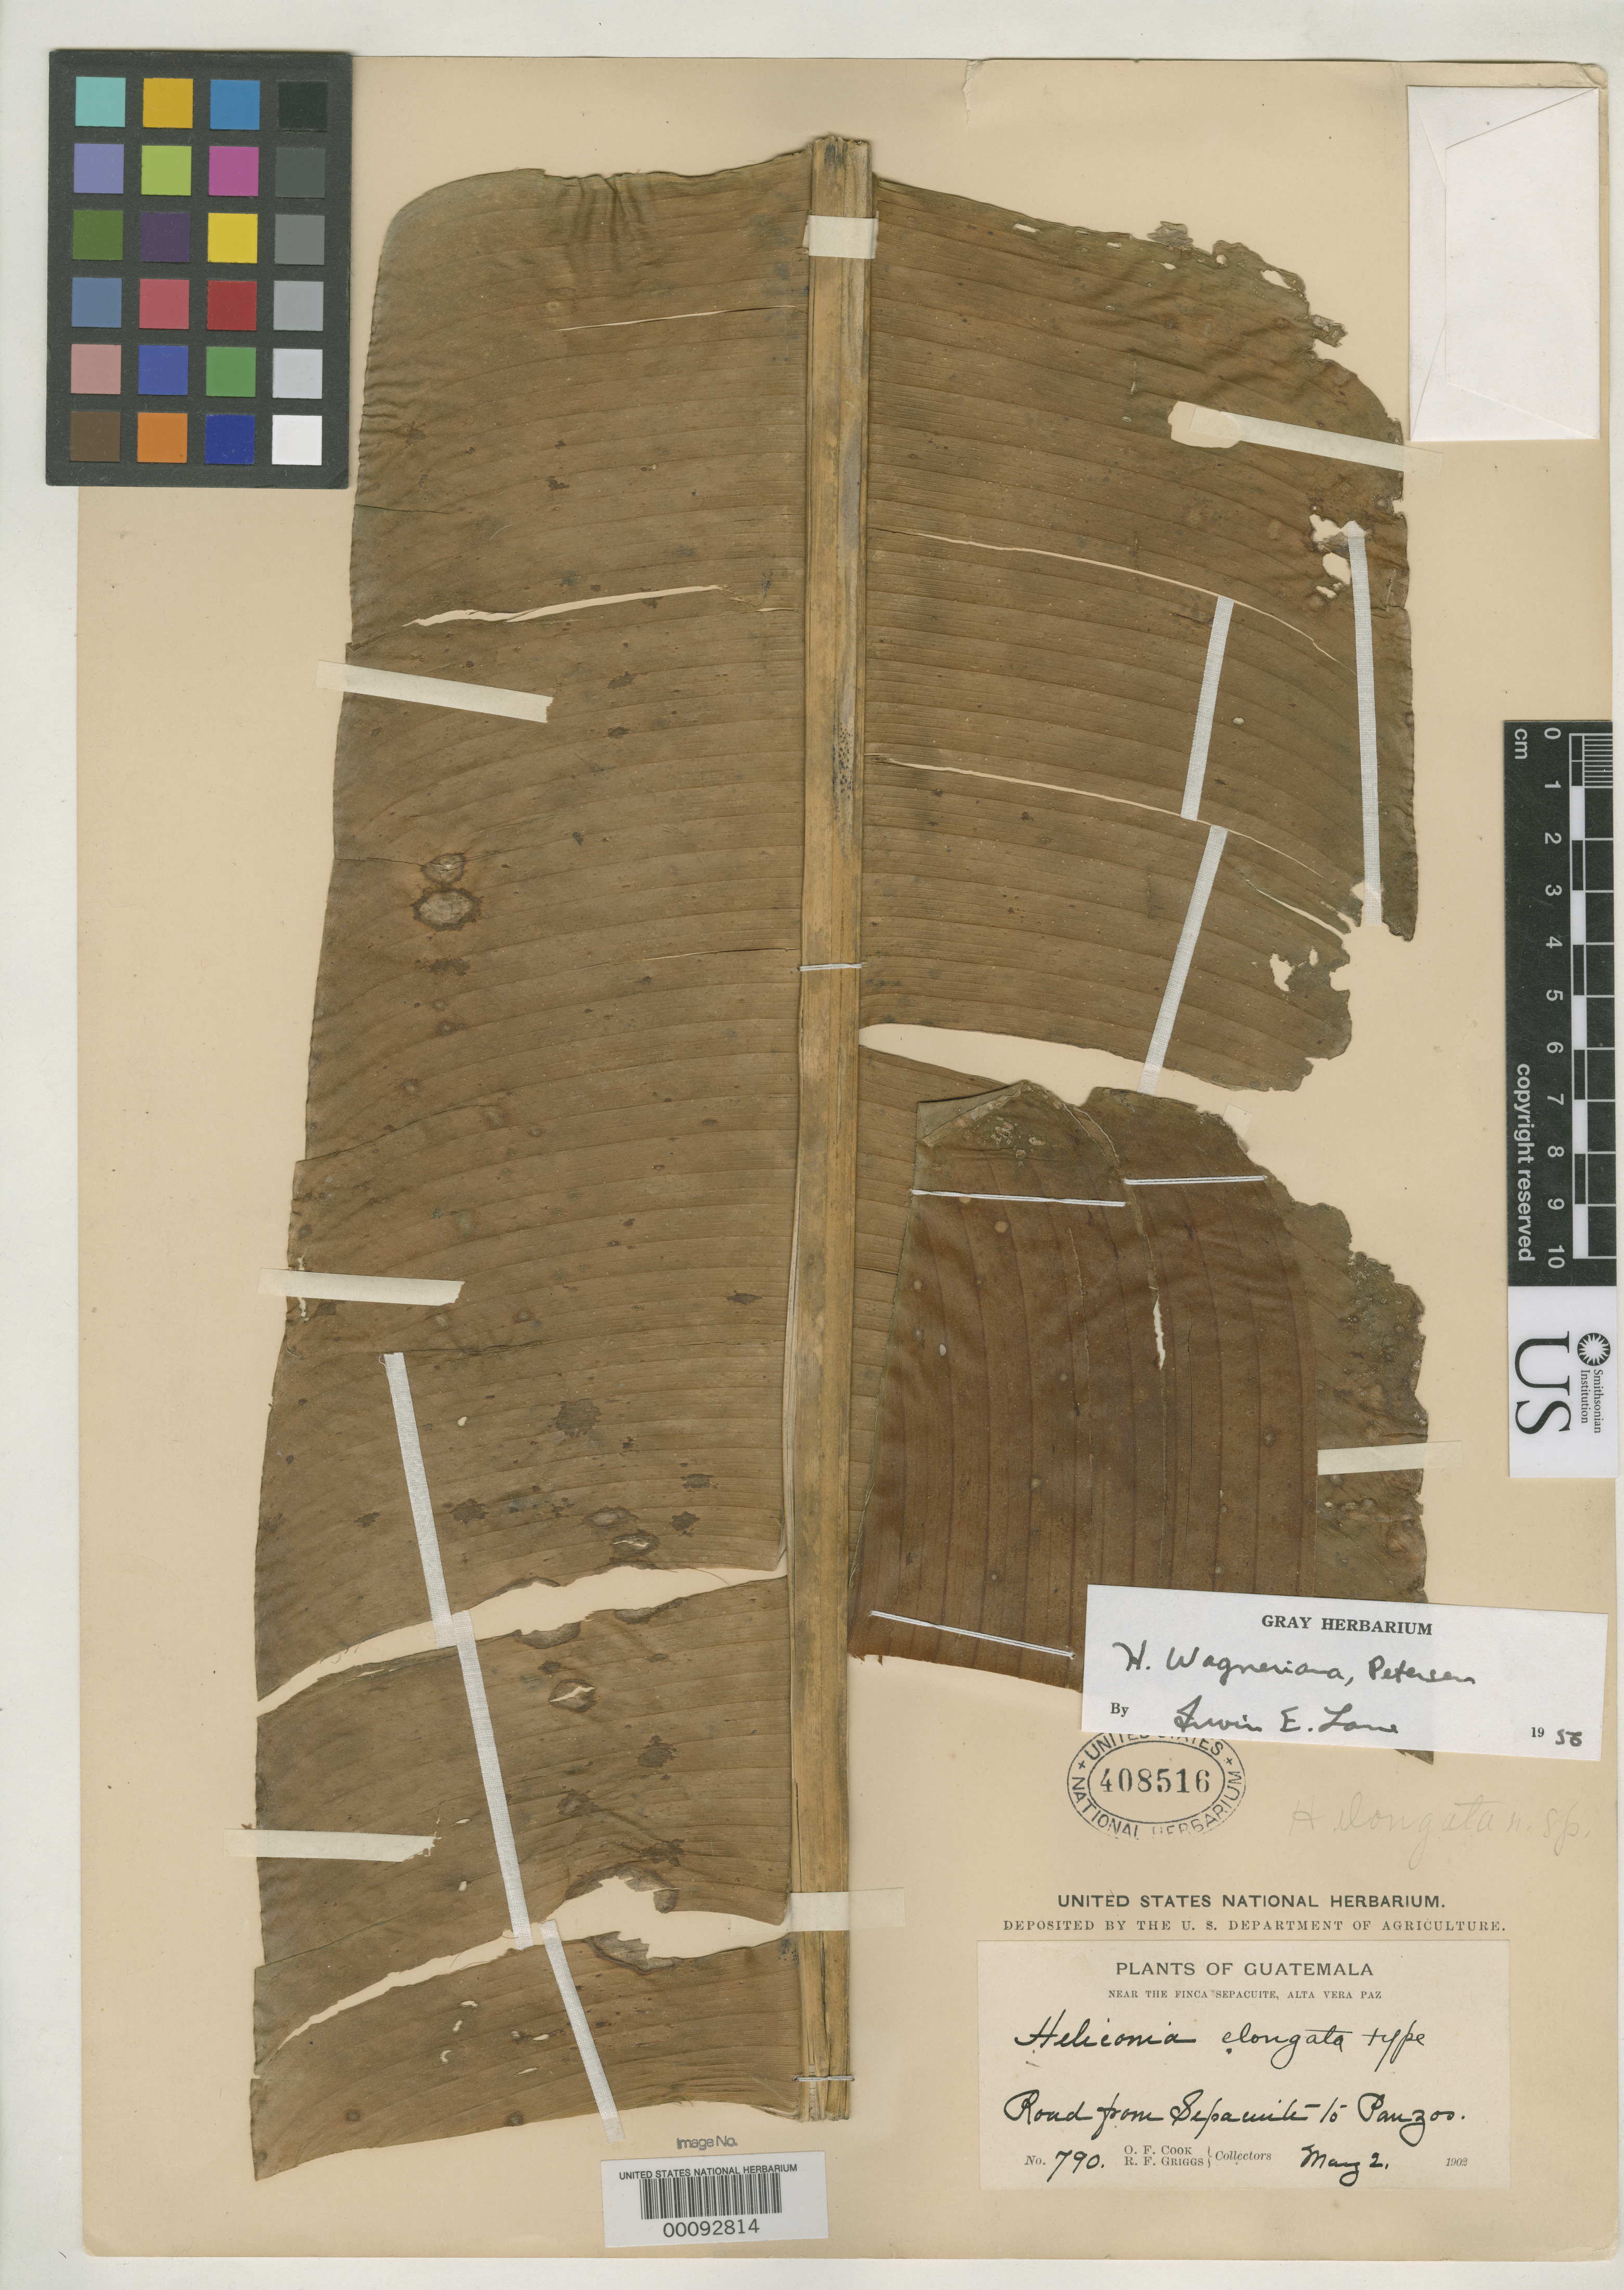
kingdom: Plantae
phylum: Tracheophyta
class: Liliopsida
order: Zingiberales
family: Heliconiaceae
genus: Heliconia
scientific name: Heliconia elongata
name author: R.F. Griggs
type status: Syntype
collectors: O. F. Cook & R. F. Griggs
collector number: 790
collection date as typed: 02 May 1902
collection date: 1902-05-02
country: Guatemala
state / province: Alta Verapaz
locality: Road from Sepacuite Topolochic.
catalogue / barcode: US 408156